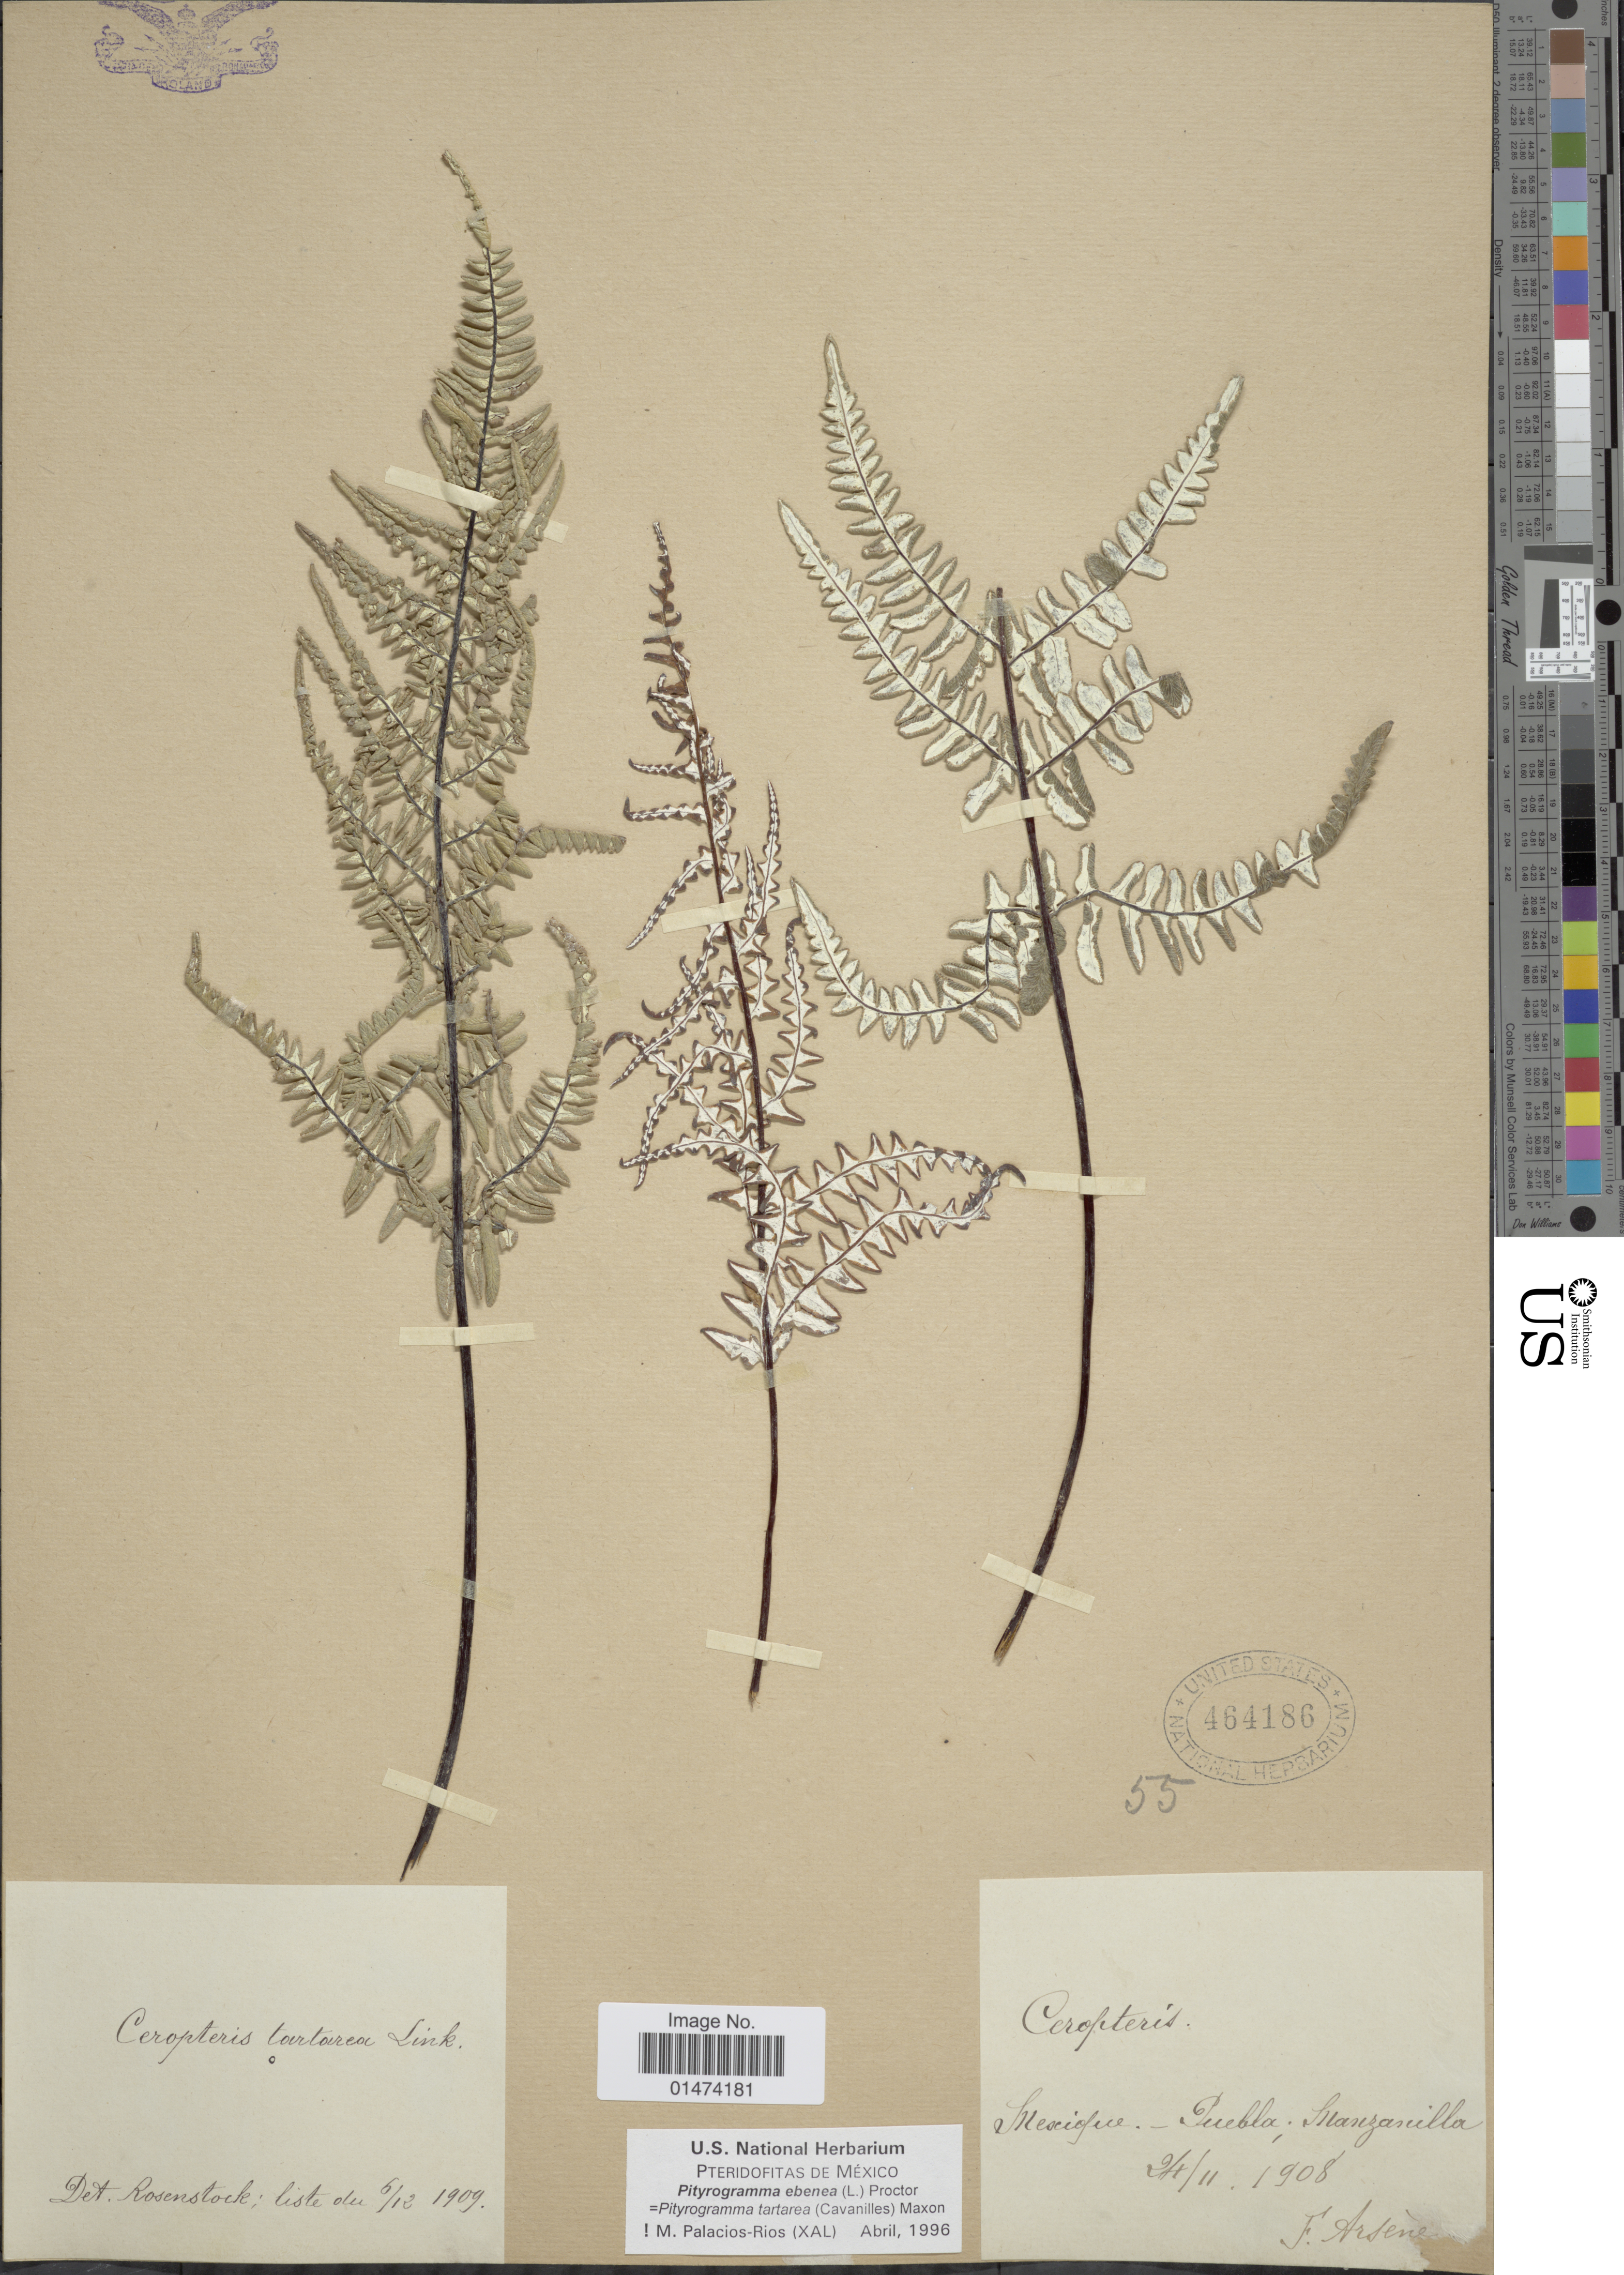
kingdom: Plantae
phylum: Tracheophyta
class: Polypodiopsida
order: Polypodiales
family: Pteridaceae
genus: Pityrogramma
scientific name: Pityrogramma tartarea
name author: (Cav.) Maxon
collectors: F. Arsène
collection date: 1908-11-24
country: Mexico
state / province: Puebla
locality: Manzanilla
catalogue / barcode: US 464186